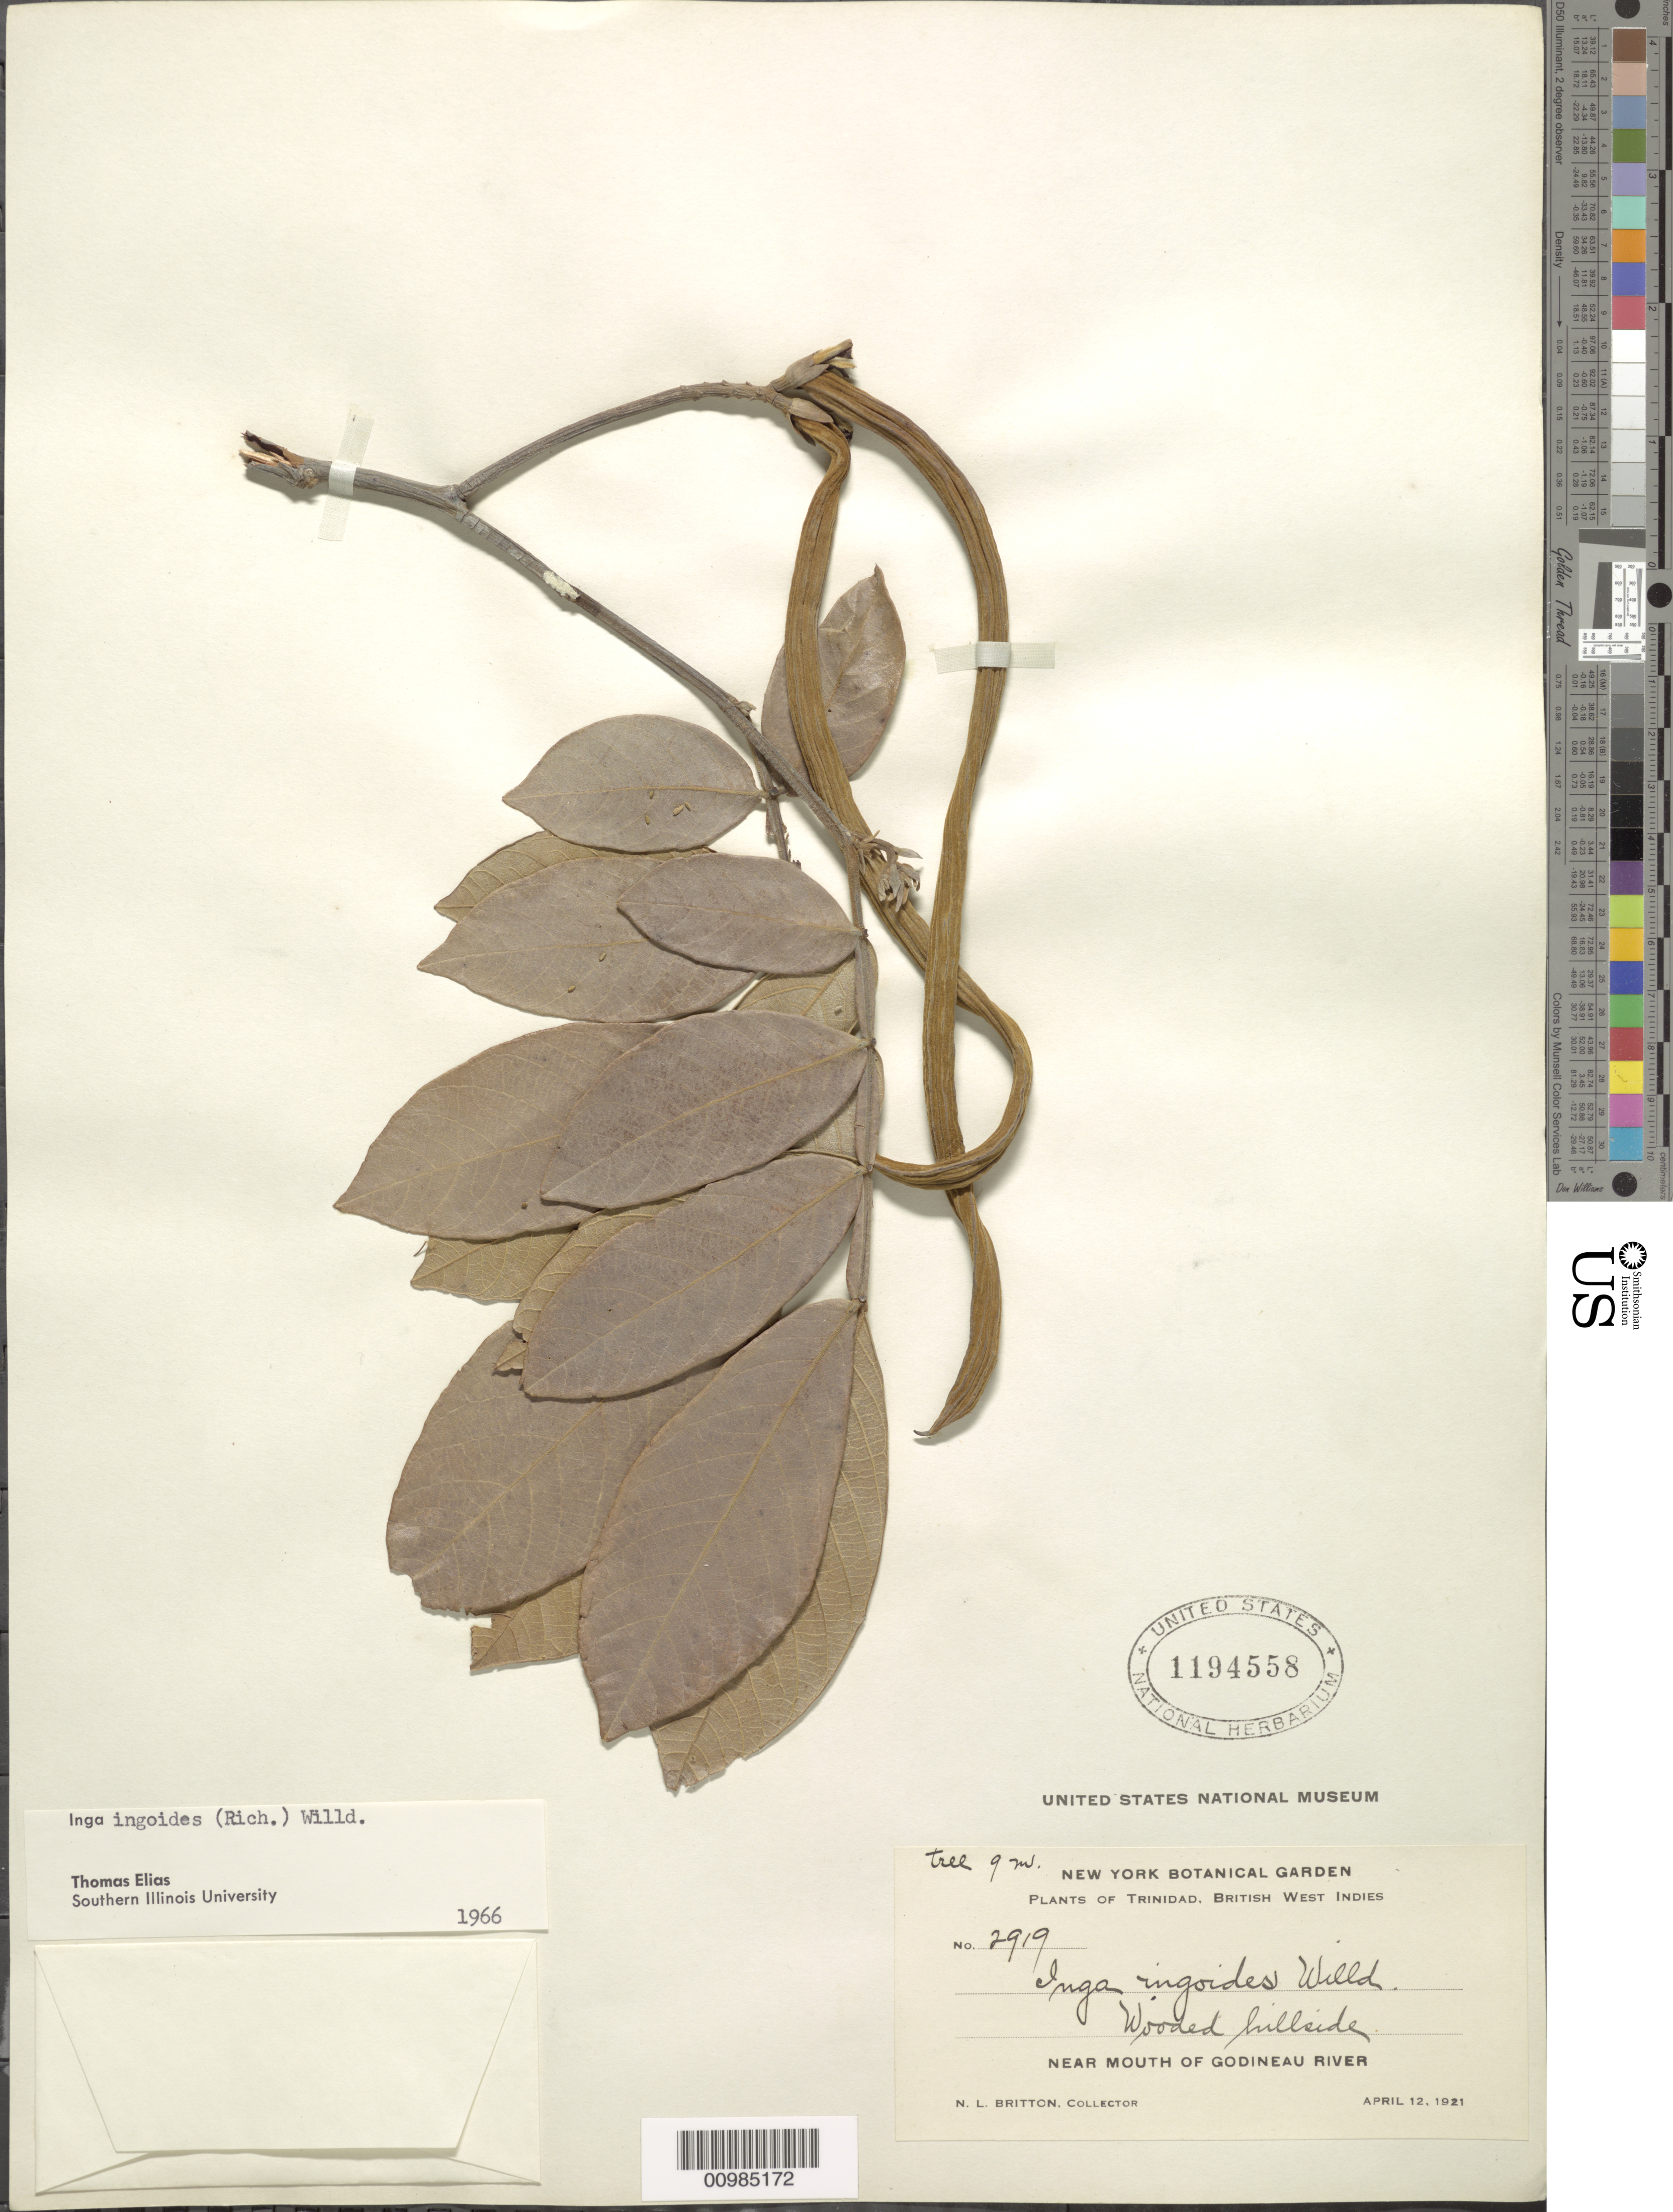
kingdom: Plantae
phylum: Tracheophyta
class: Magnoliopsida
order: Fabales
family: Fabaceae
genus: Inga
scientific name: Inga ingoides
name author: (Rich.) Willd.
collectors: N. Britton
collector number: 2919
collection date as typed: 12 Apr 1921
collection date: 1921-04-12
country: Trinidad and Tobago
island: Trinidad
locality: Near mouth of Godineau River. Wooded hillside.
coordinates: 0 N, 0 E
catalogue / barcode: US 1194558